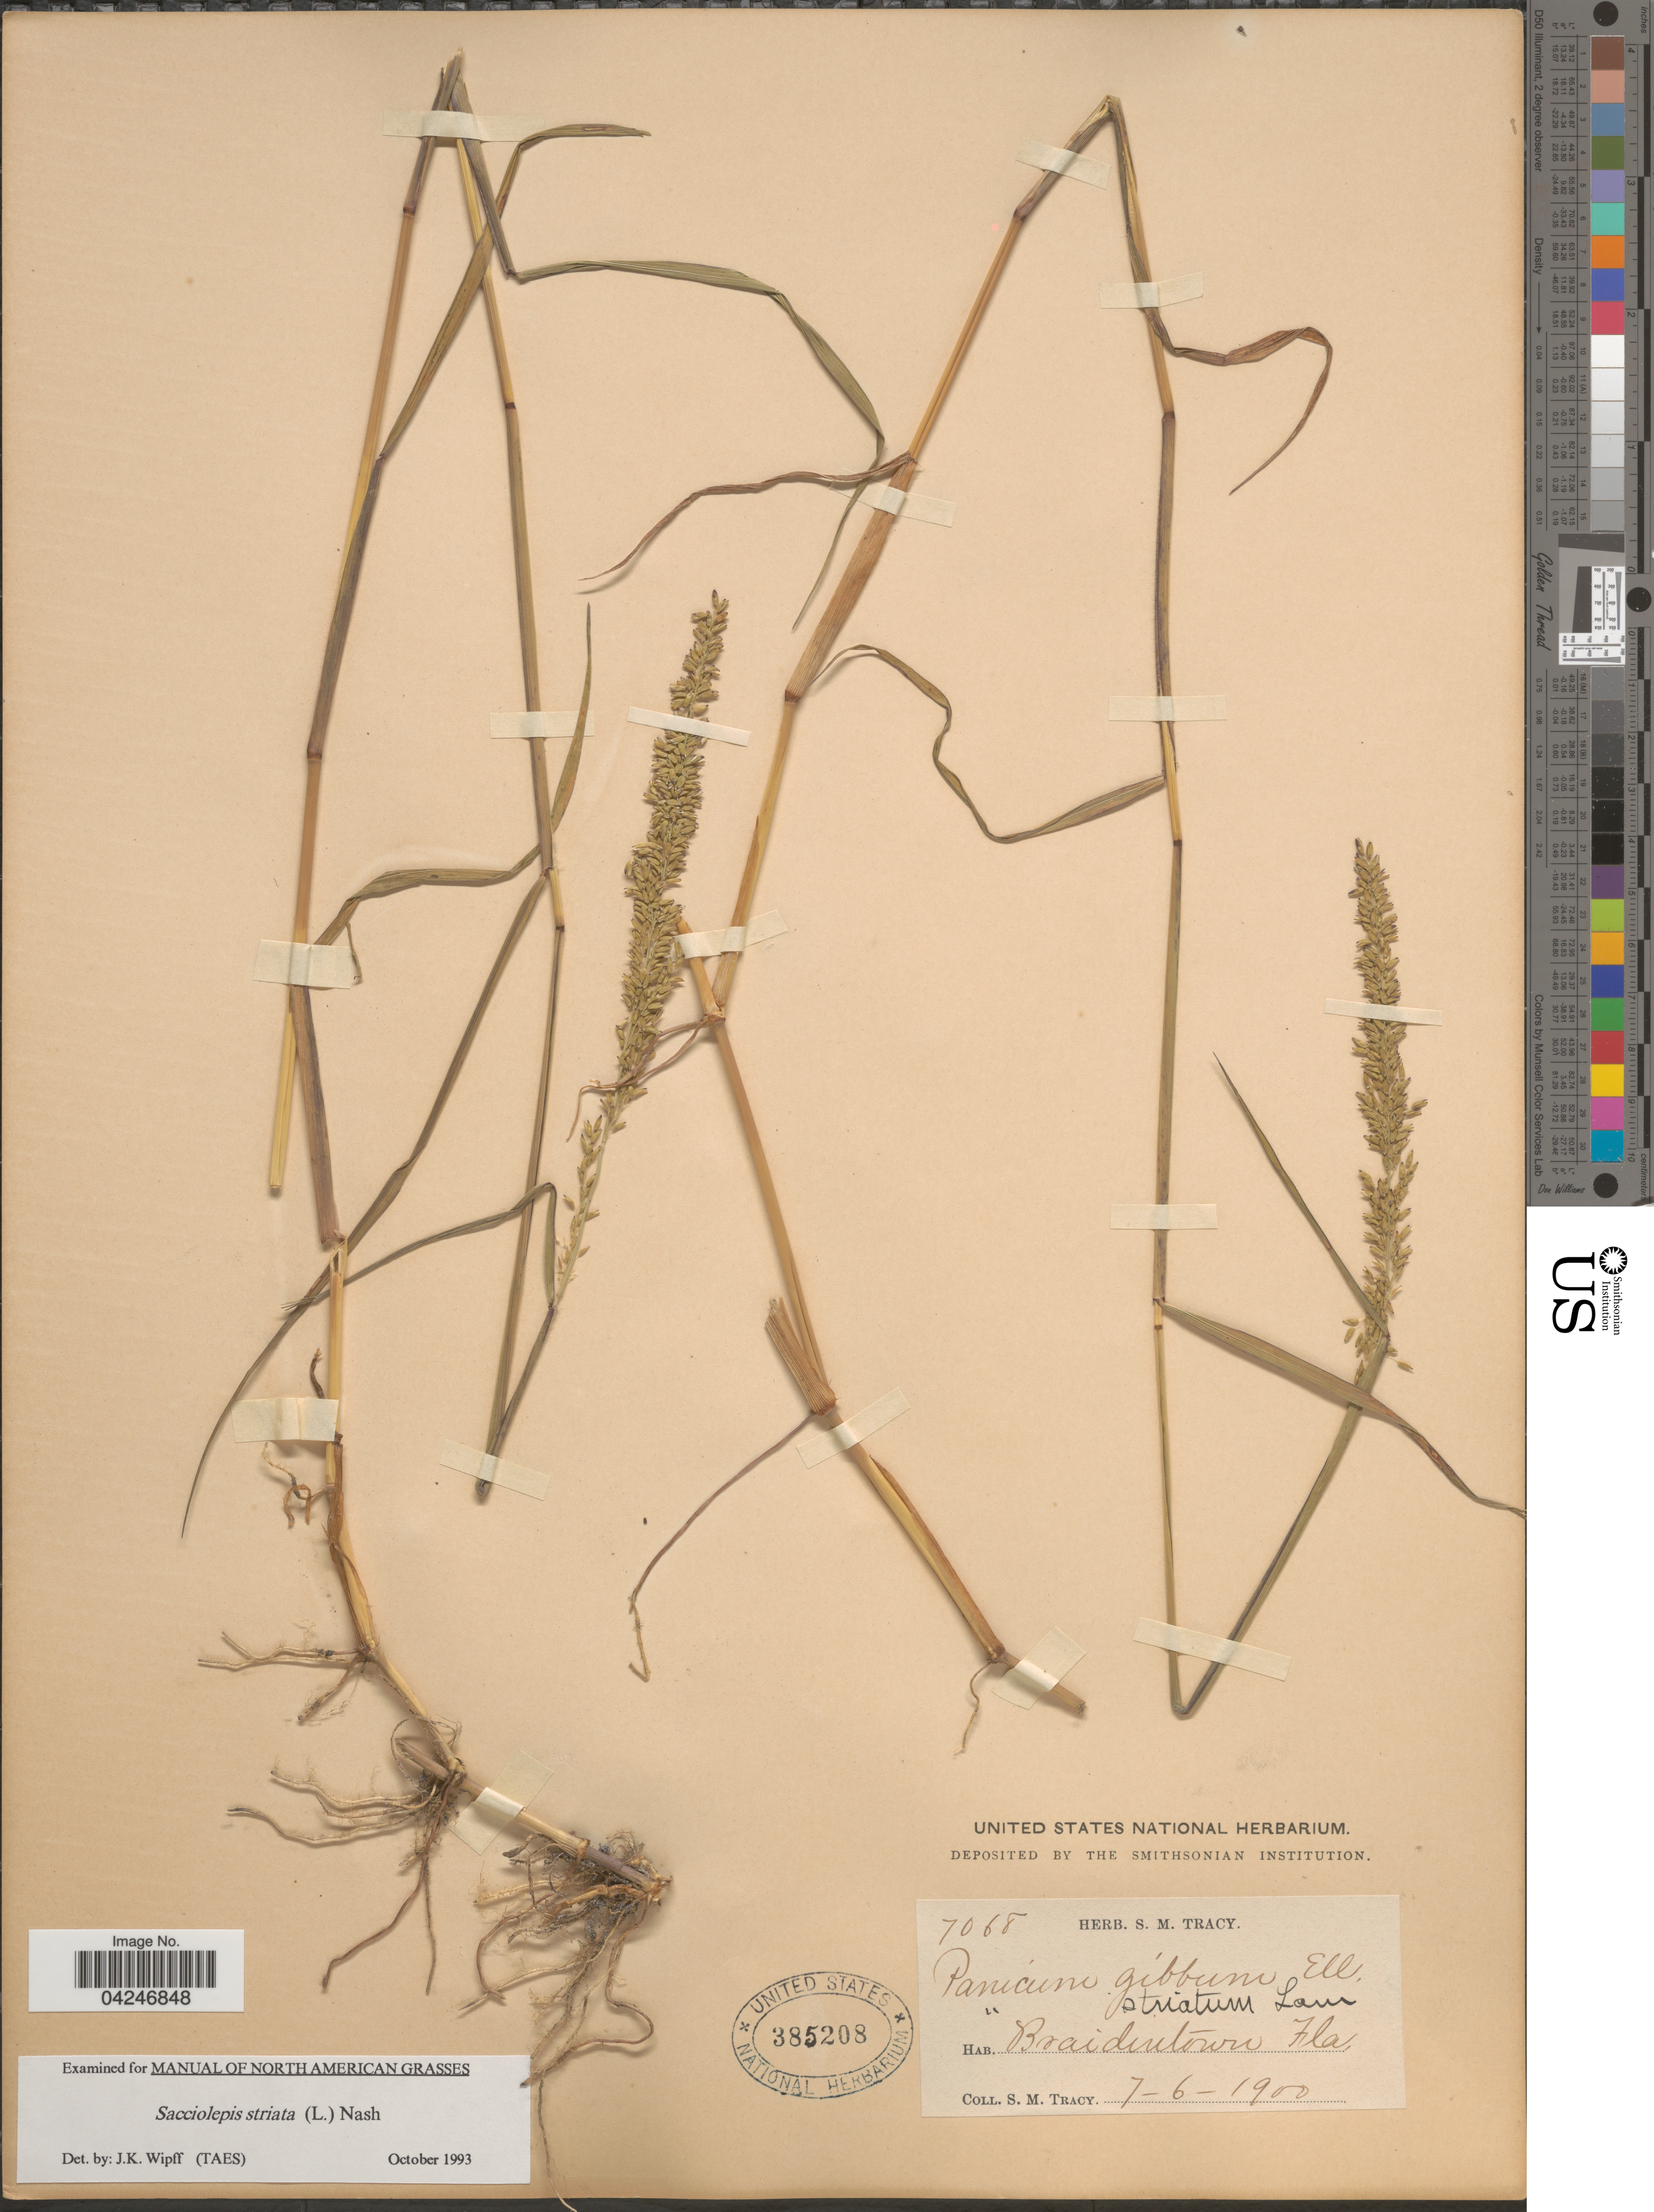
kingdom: Plantae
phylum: Tracheophyta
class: Liliopsida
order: Poales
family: Poaceae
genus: Sacciolepis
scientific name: Sacciolepis striata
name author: (L.) Nash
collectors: S. M. Tracy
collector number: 7068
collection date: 1900-07-06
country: United States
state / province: Florida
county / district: Manatee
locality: Braidentown (Present day: Bradenton)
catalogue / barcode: US 385208